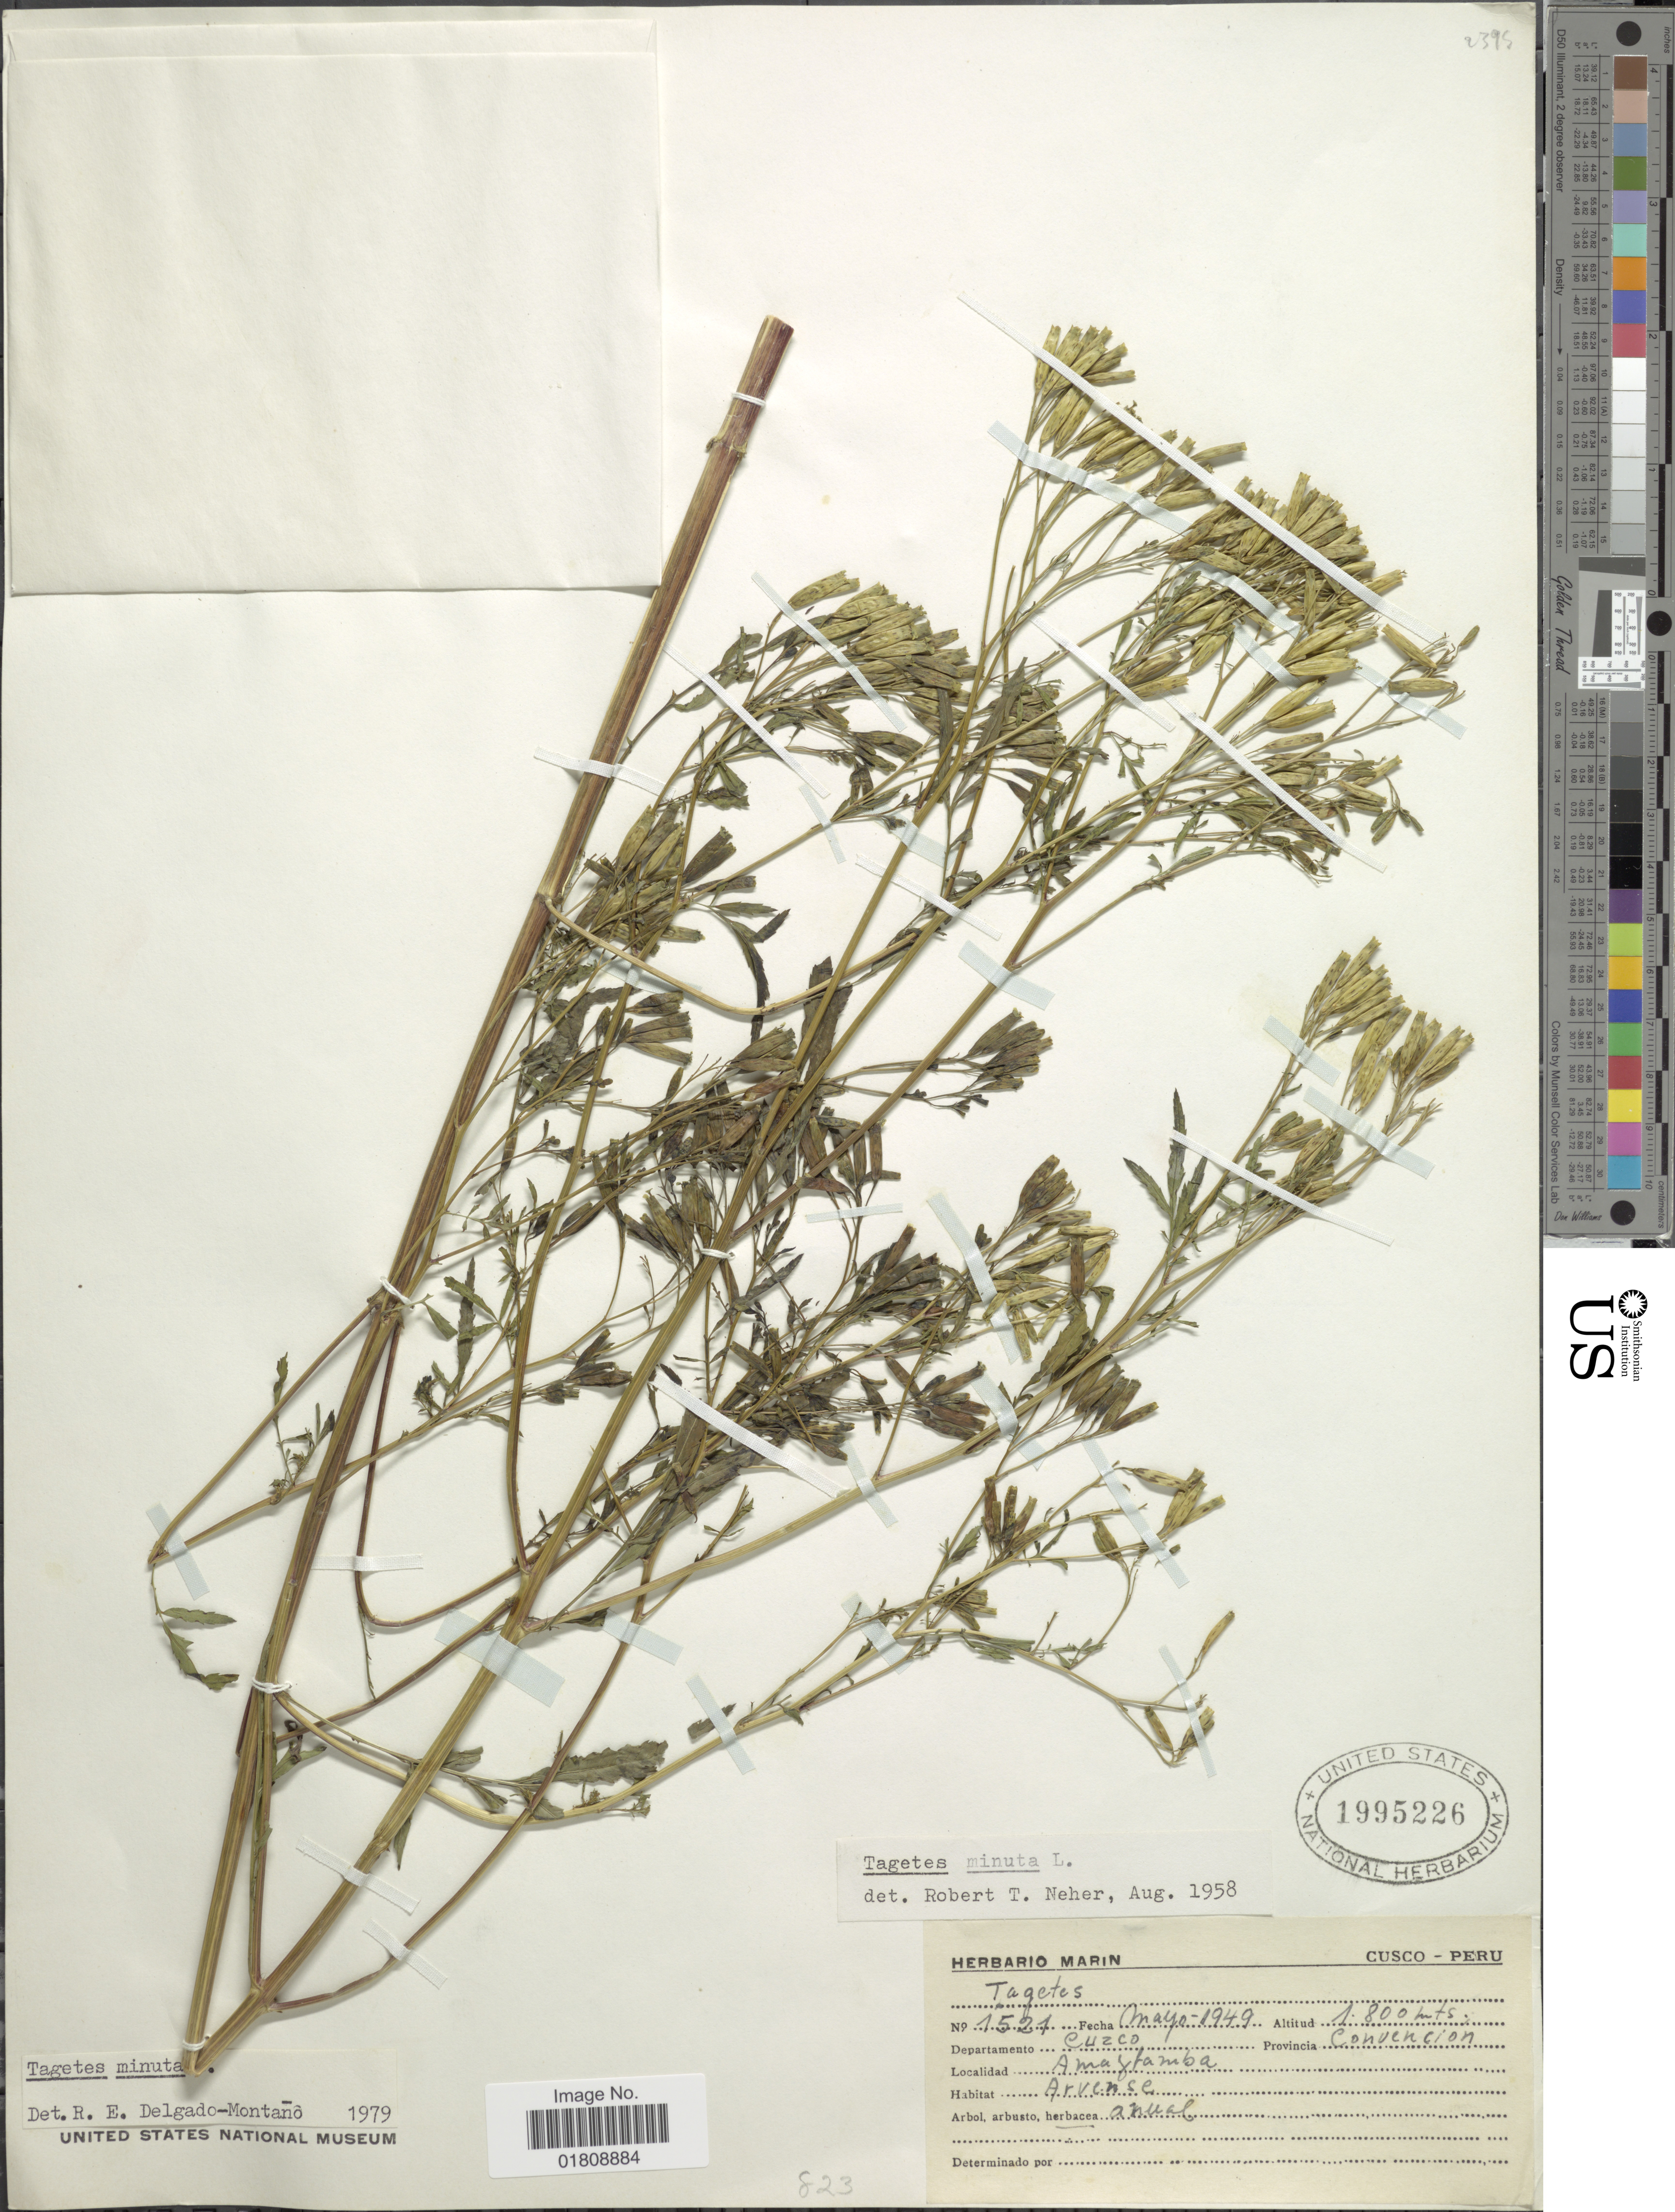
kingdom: Plantae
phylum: Tracheophyta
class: Magnoliopsida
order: Asterales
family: Asteraceae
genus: Tagetes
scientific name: Tagetes minuta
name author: L.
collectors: ex herb. Marin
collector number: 1521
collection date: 1949-05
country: Peru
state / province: Cusco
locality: Provincia Convencion, Amagtamba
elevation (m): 1800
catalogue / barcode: US 1995226